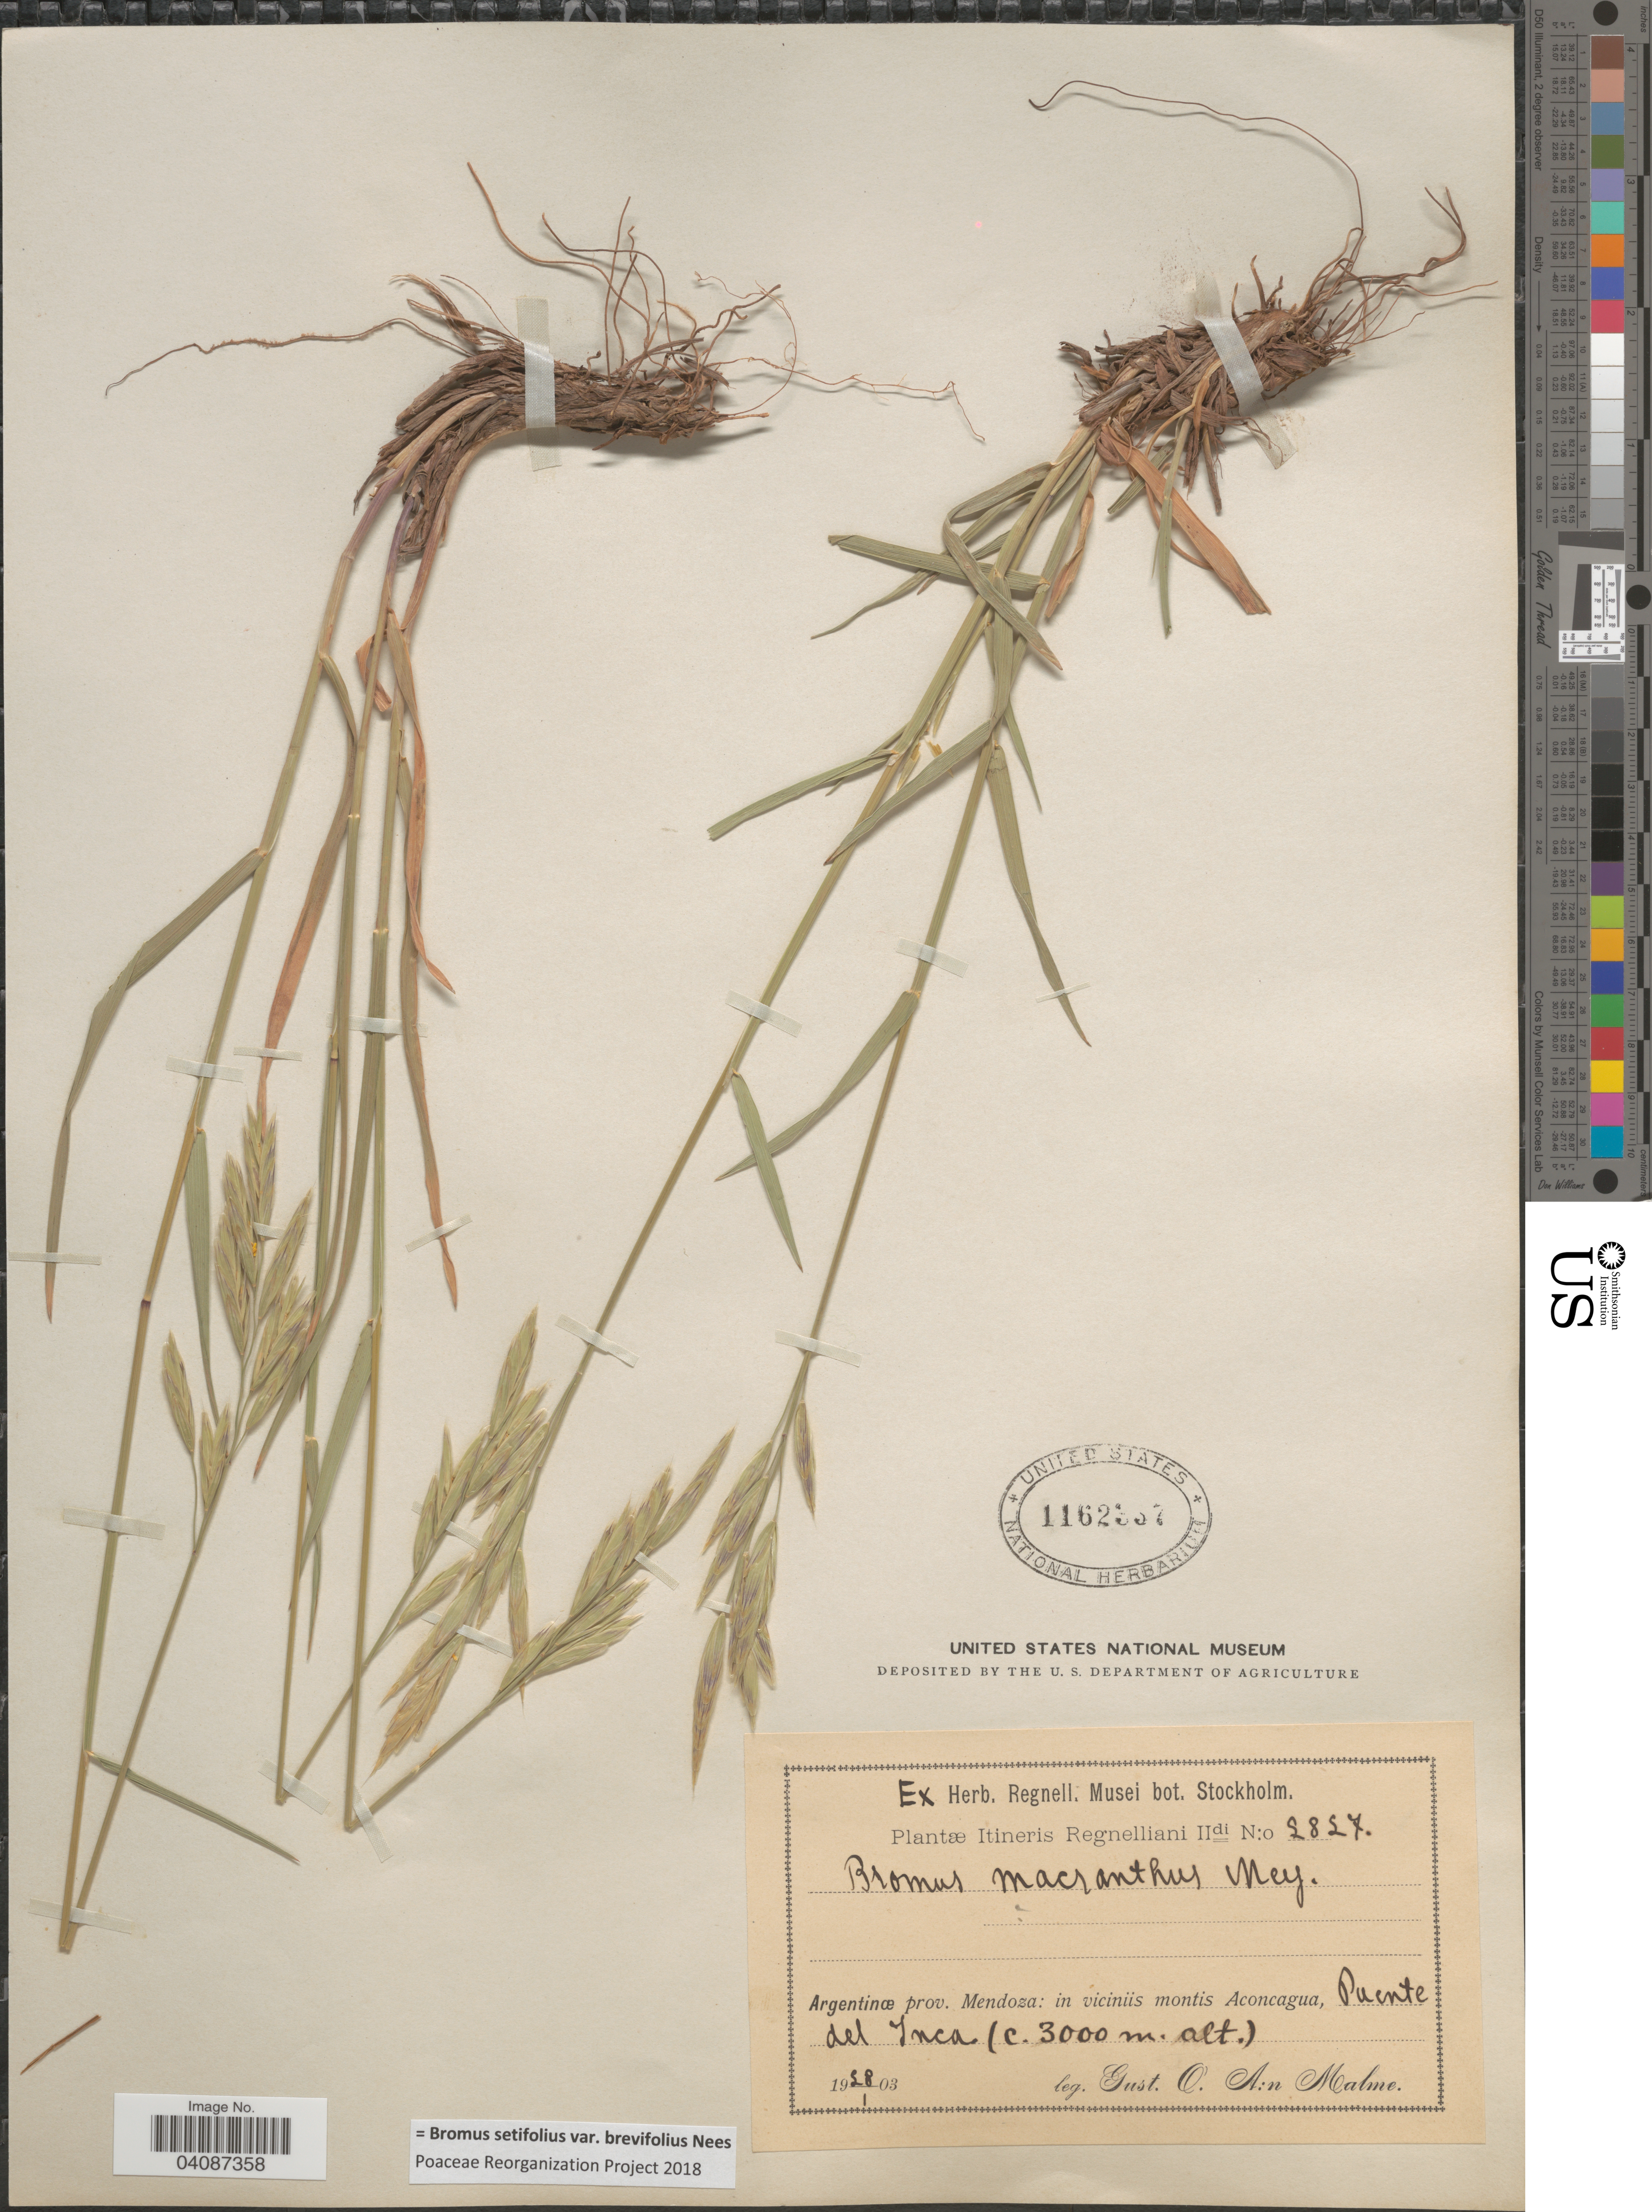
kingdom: Plantae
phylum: Tracheophyta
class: Liliopsida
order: Poales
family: Poaceae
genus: Bromus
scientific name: Bromus setifolis var. brevifolius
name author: Nees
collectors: G. O. A. Malme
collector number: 5827*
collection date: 1903-01-28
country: Argentina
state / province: Mendoza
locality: Itineris Regnelliani IIdi. In viciniis montis Aconcagua, Puente del Inca.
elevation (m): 3000